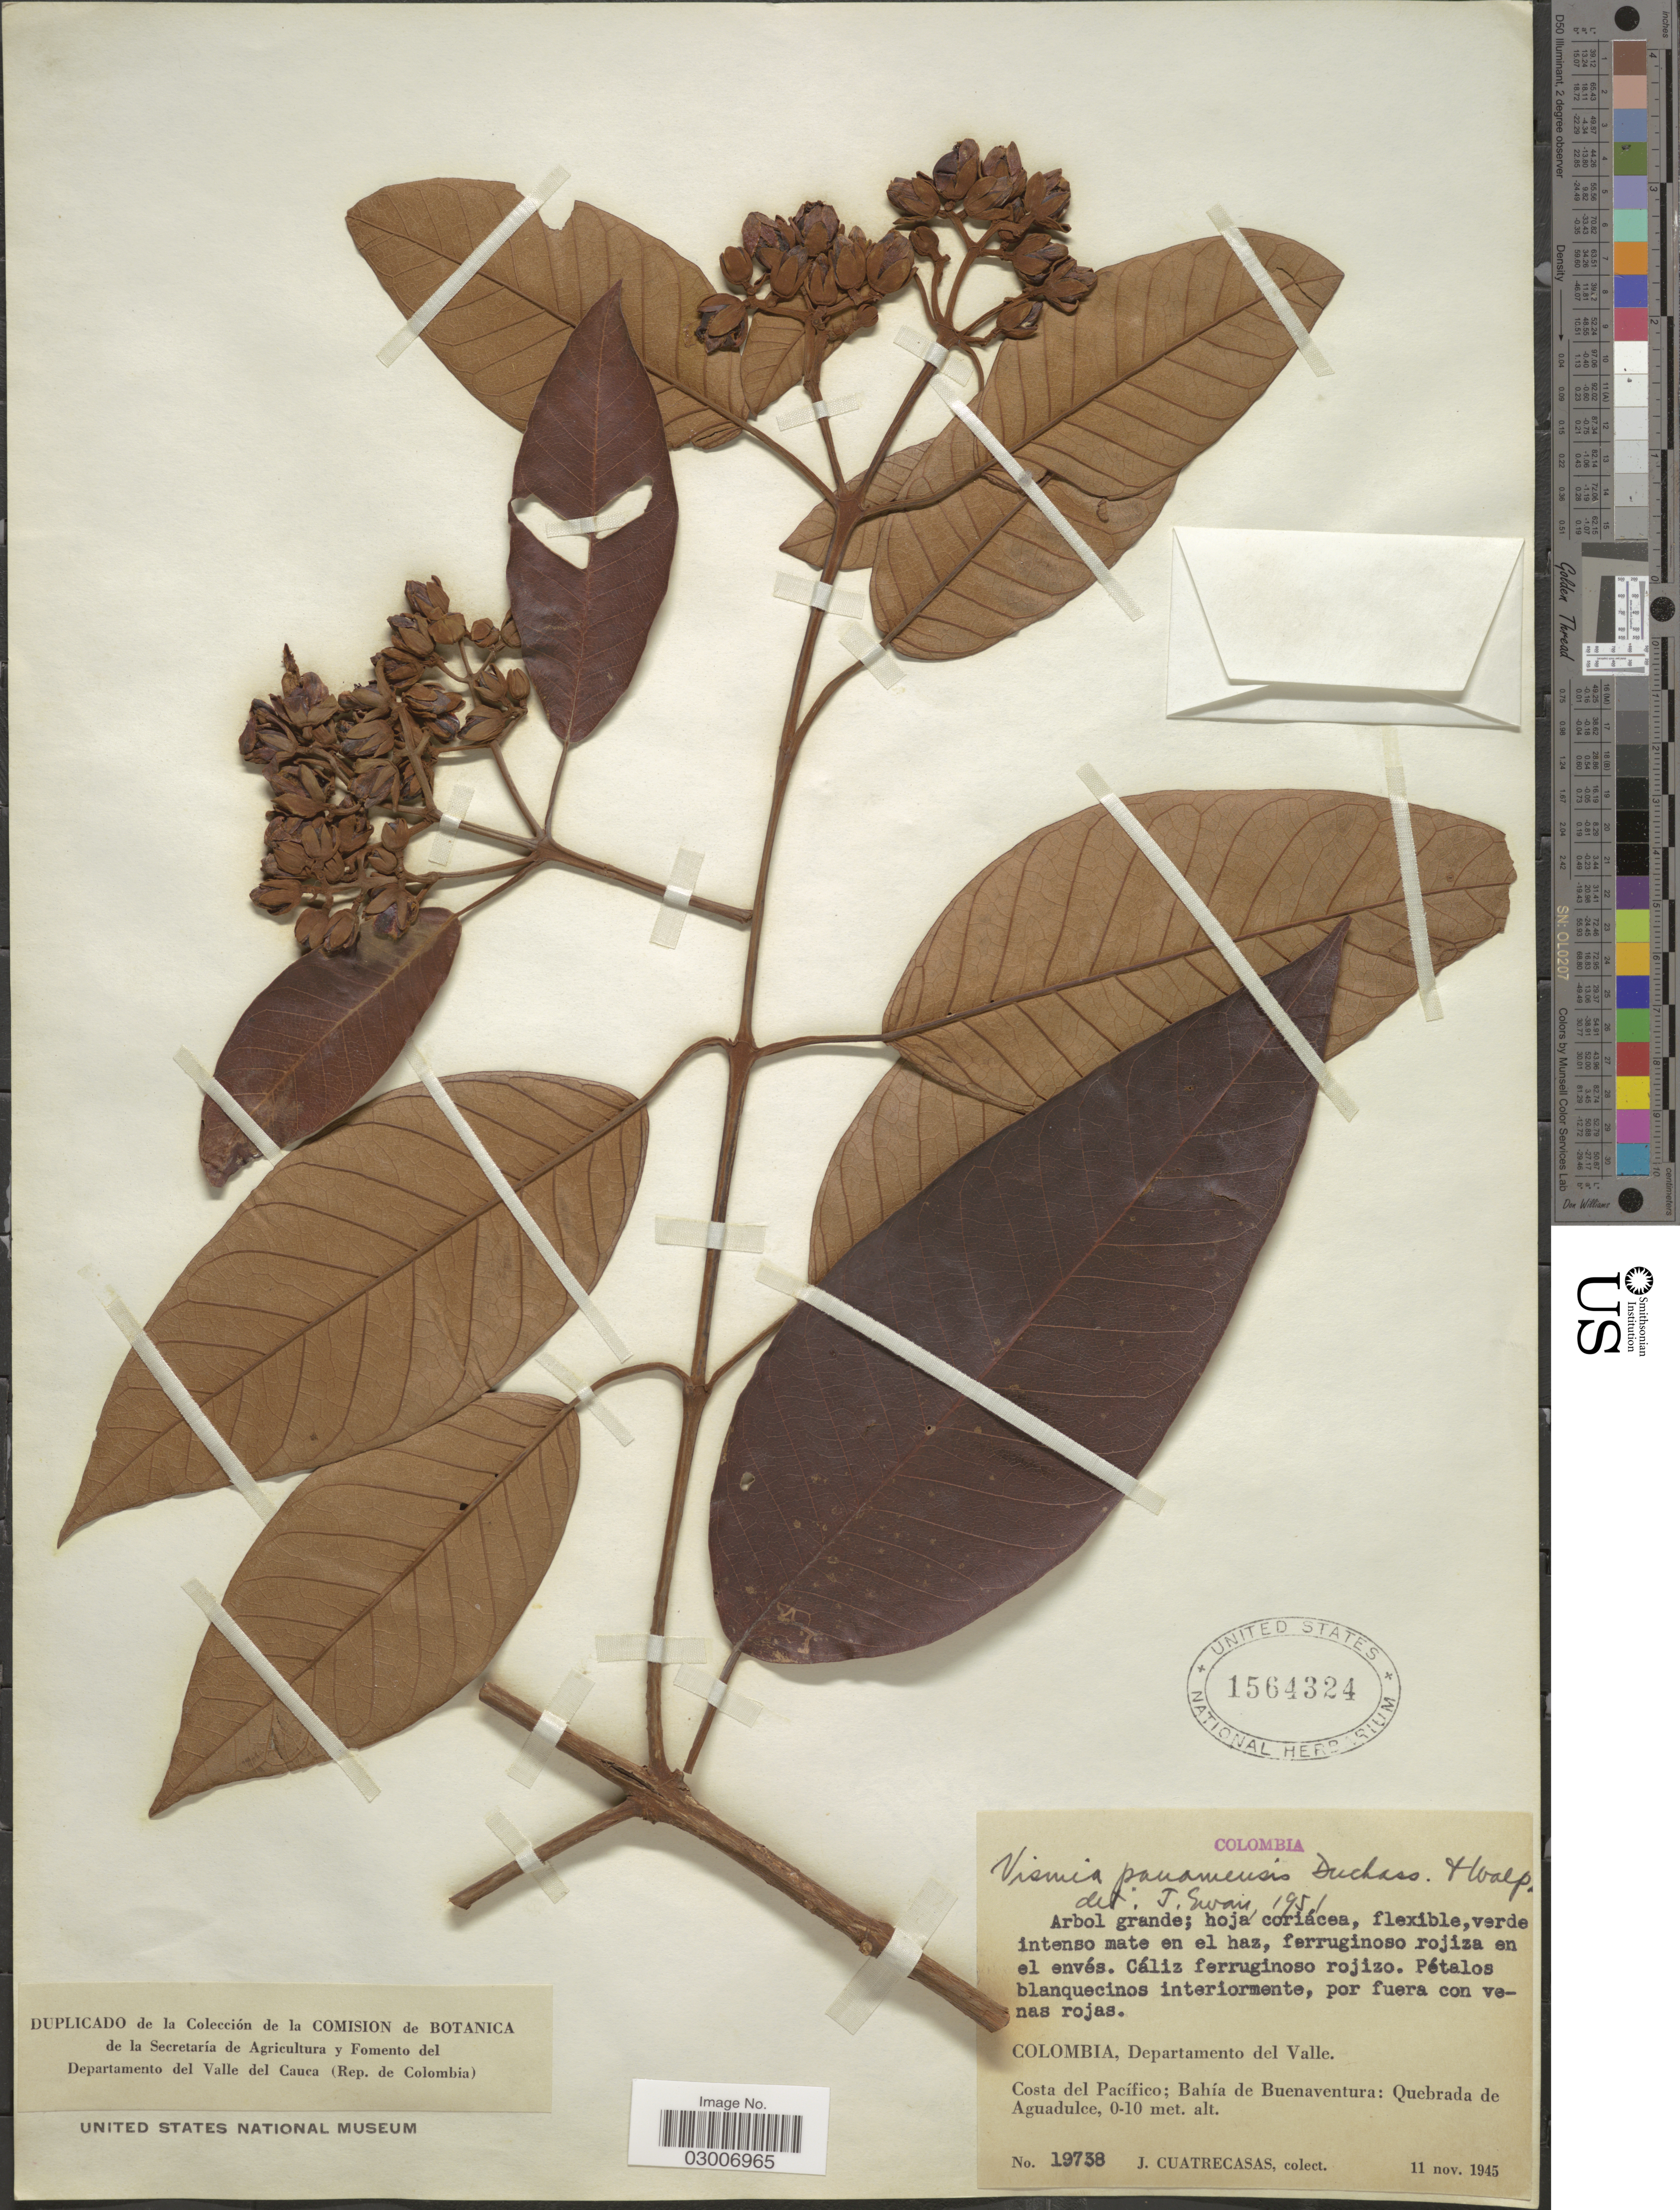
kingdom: Plantae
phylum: Tracheophyta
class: Magnoliopsida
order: Malpighiales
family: Hypericaceae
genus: Vismia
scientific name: Vismia panamensis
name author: Duchass. & Walp.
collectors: J. Cuatrecasas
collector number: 19738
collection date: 1945-11-11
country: Colombia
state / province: Valle del Cauca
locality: Departamento del Valle. Costa del Pacífico; Bahía de Buenaventura: Quebrada de Aguadulce.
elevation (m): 0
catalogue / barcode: US 1564324